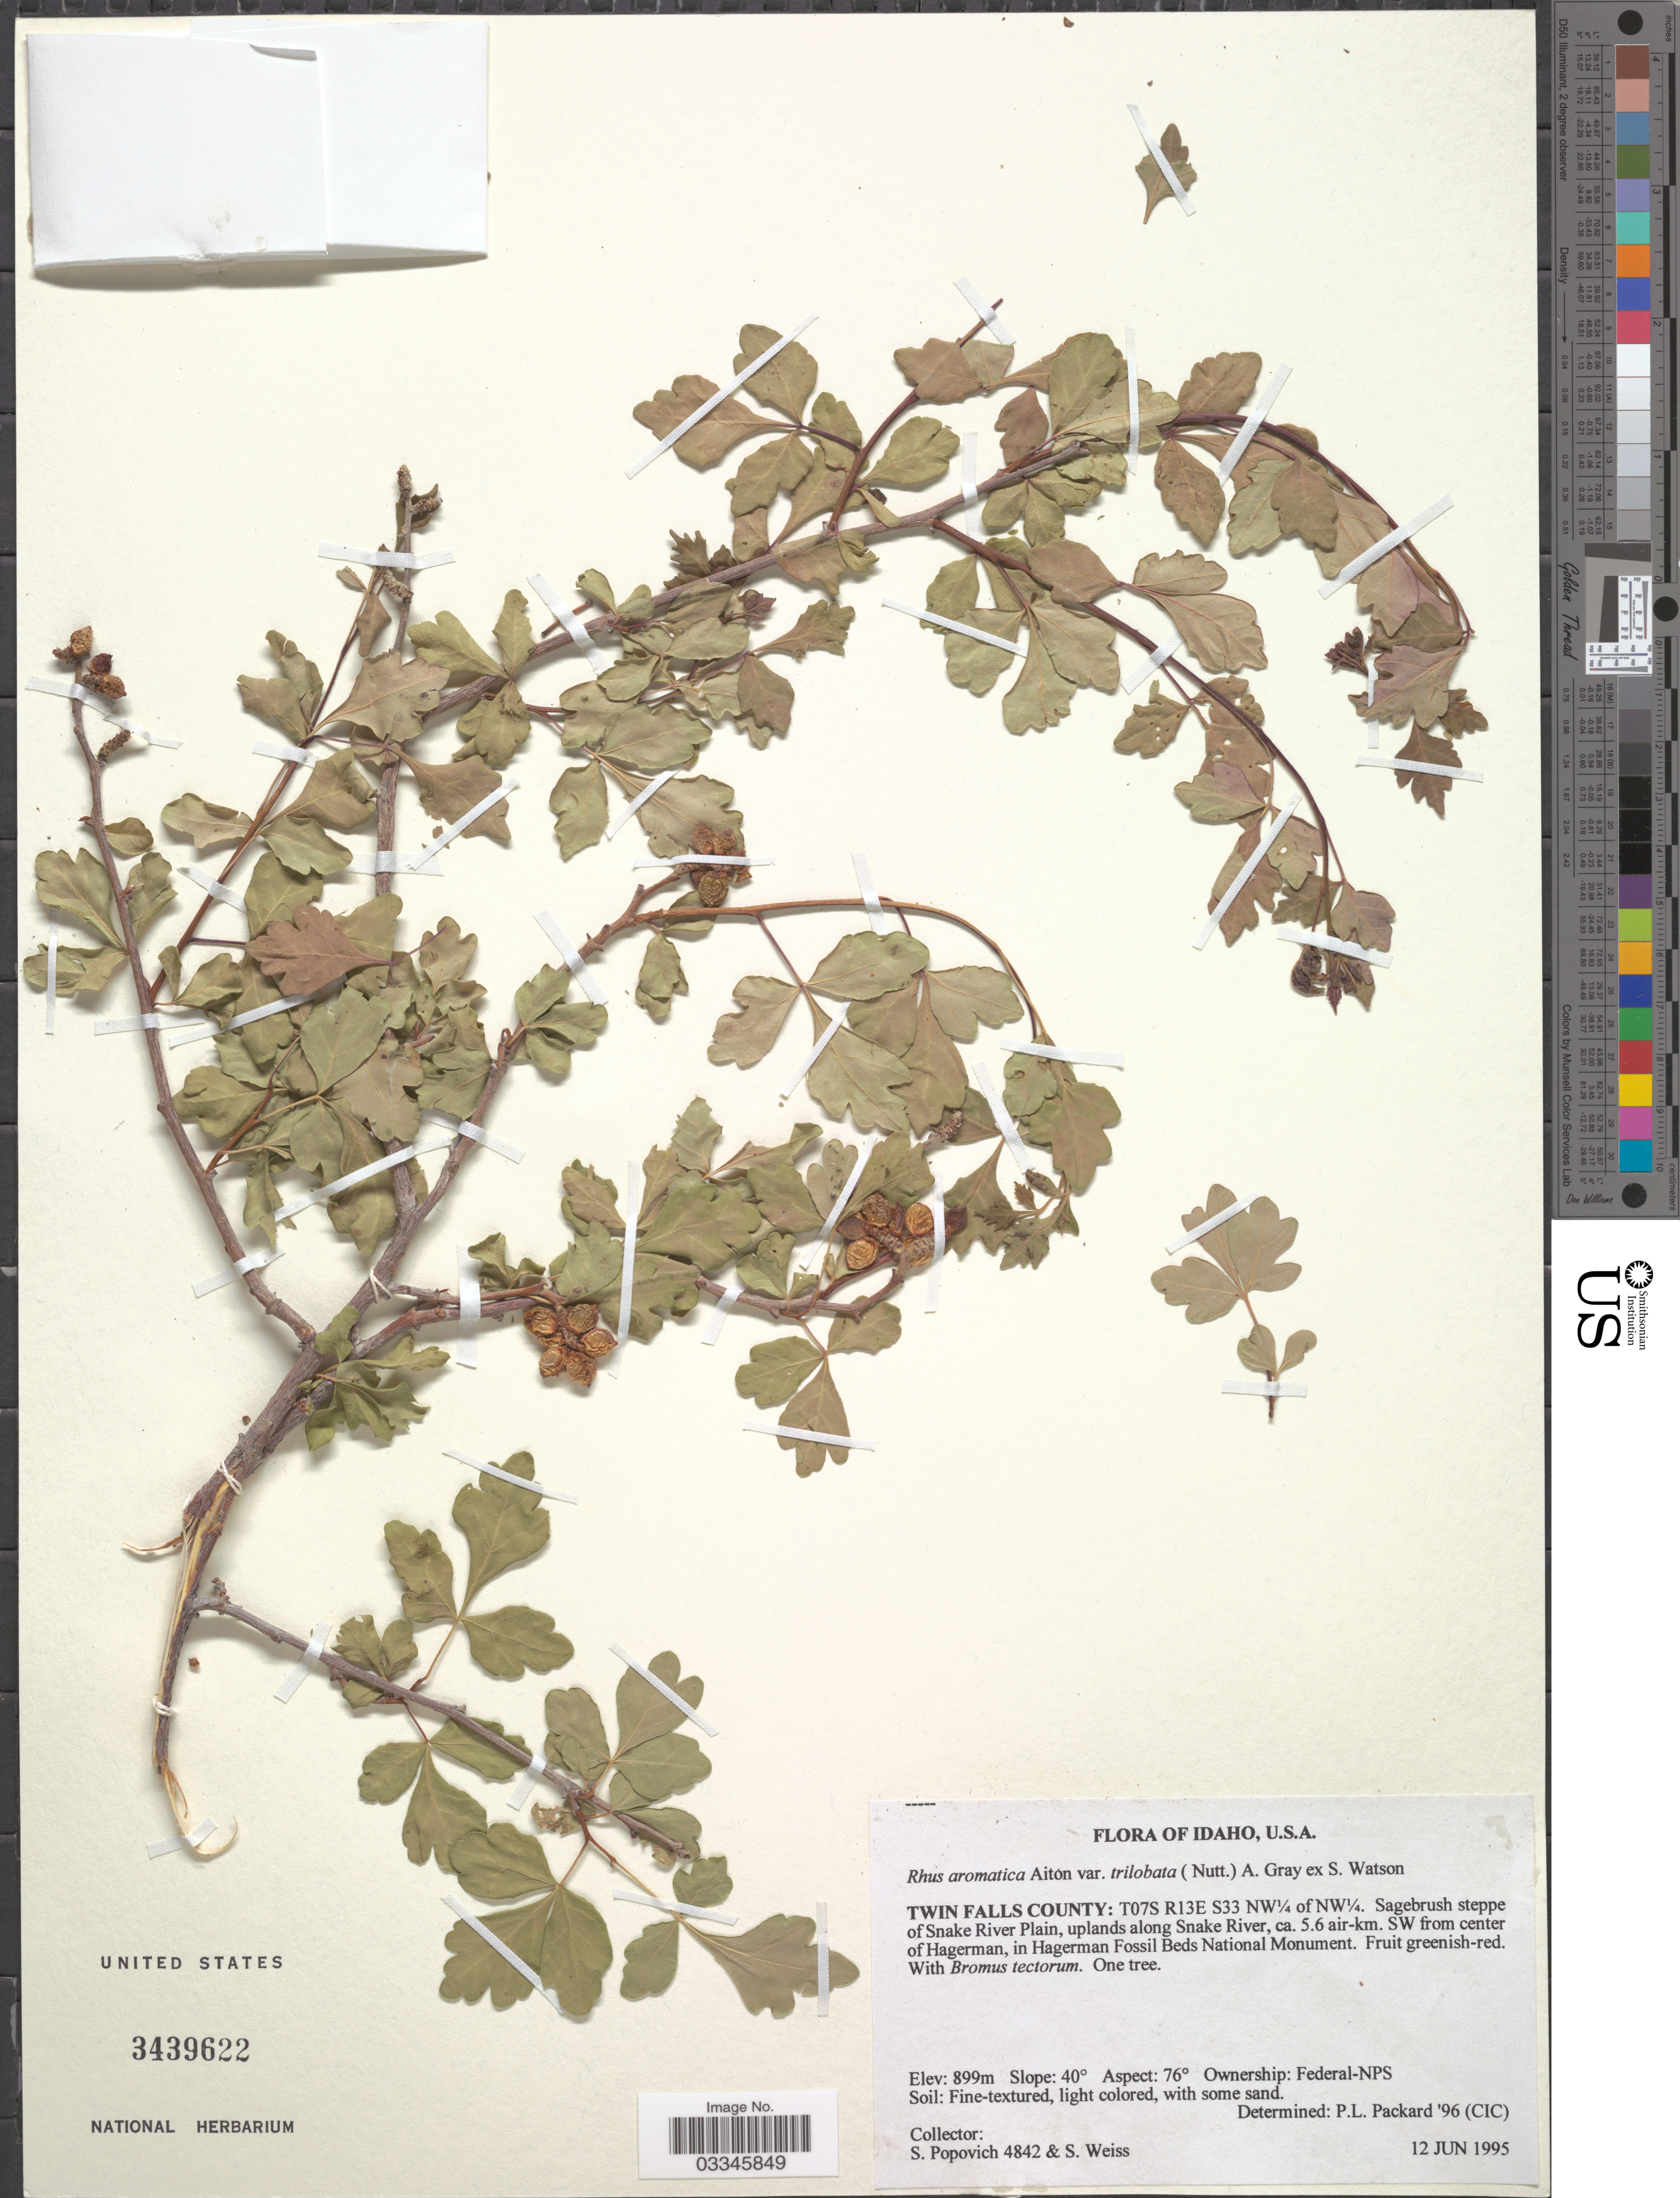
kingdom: Plantae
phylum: Tracheophyta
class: Magnoliopsida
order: Sapindales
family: Anacardiaceae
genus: Rhus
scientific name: Rhus crenata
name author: Thunb.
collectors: S. Popovich & S. Weiss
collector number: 4842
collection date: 1995-06-12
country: United States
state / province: Idaho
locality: Twin Falls County: T07S R13E S33 NW¼ of NW¼. Sagebrush steppe of Snake River Plain, upland along Snake River, ca. 5.6 air-km. SW from center of Hagerman, in Hagerman Fossil Beds National Monument.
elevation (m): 899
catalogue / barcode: US 3439622